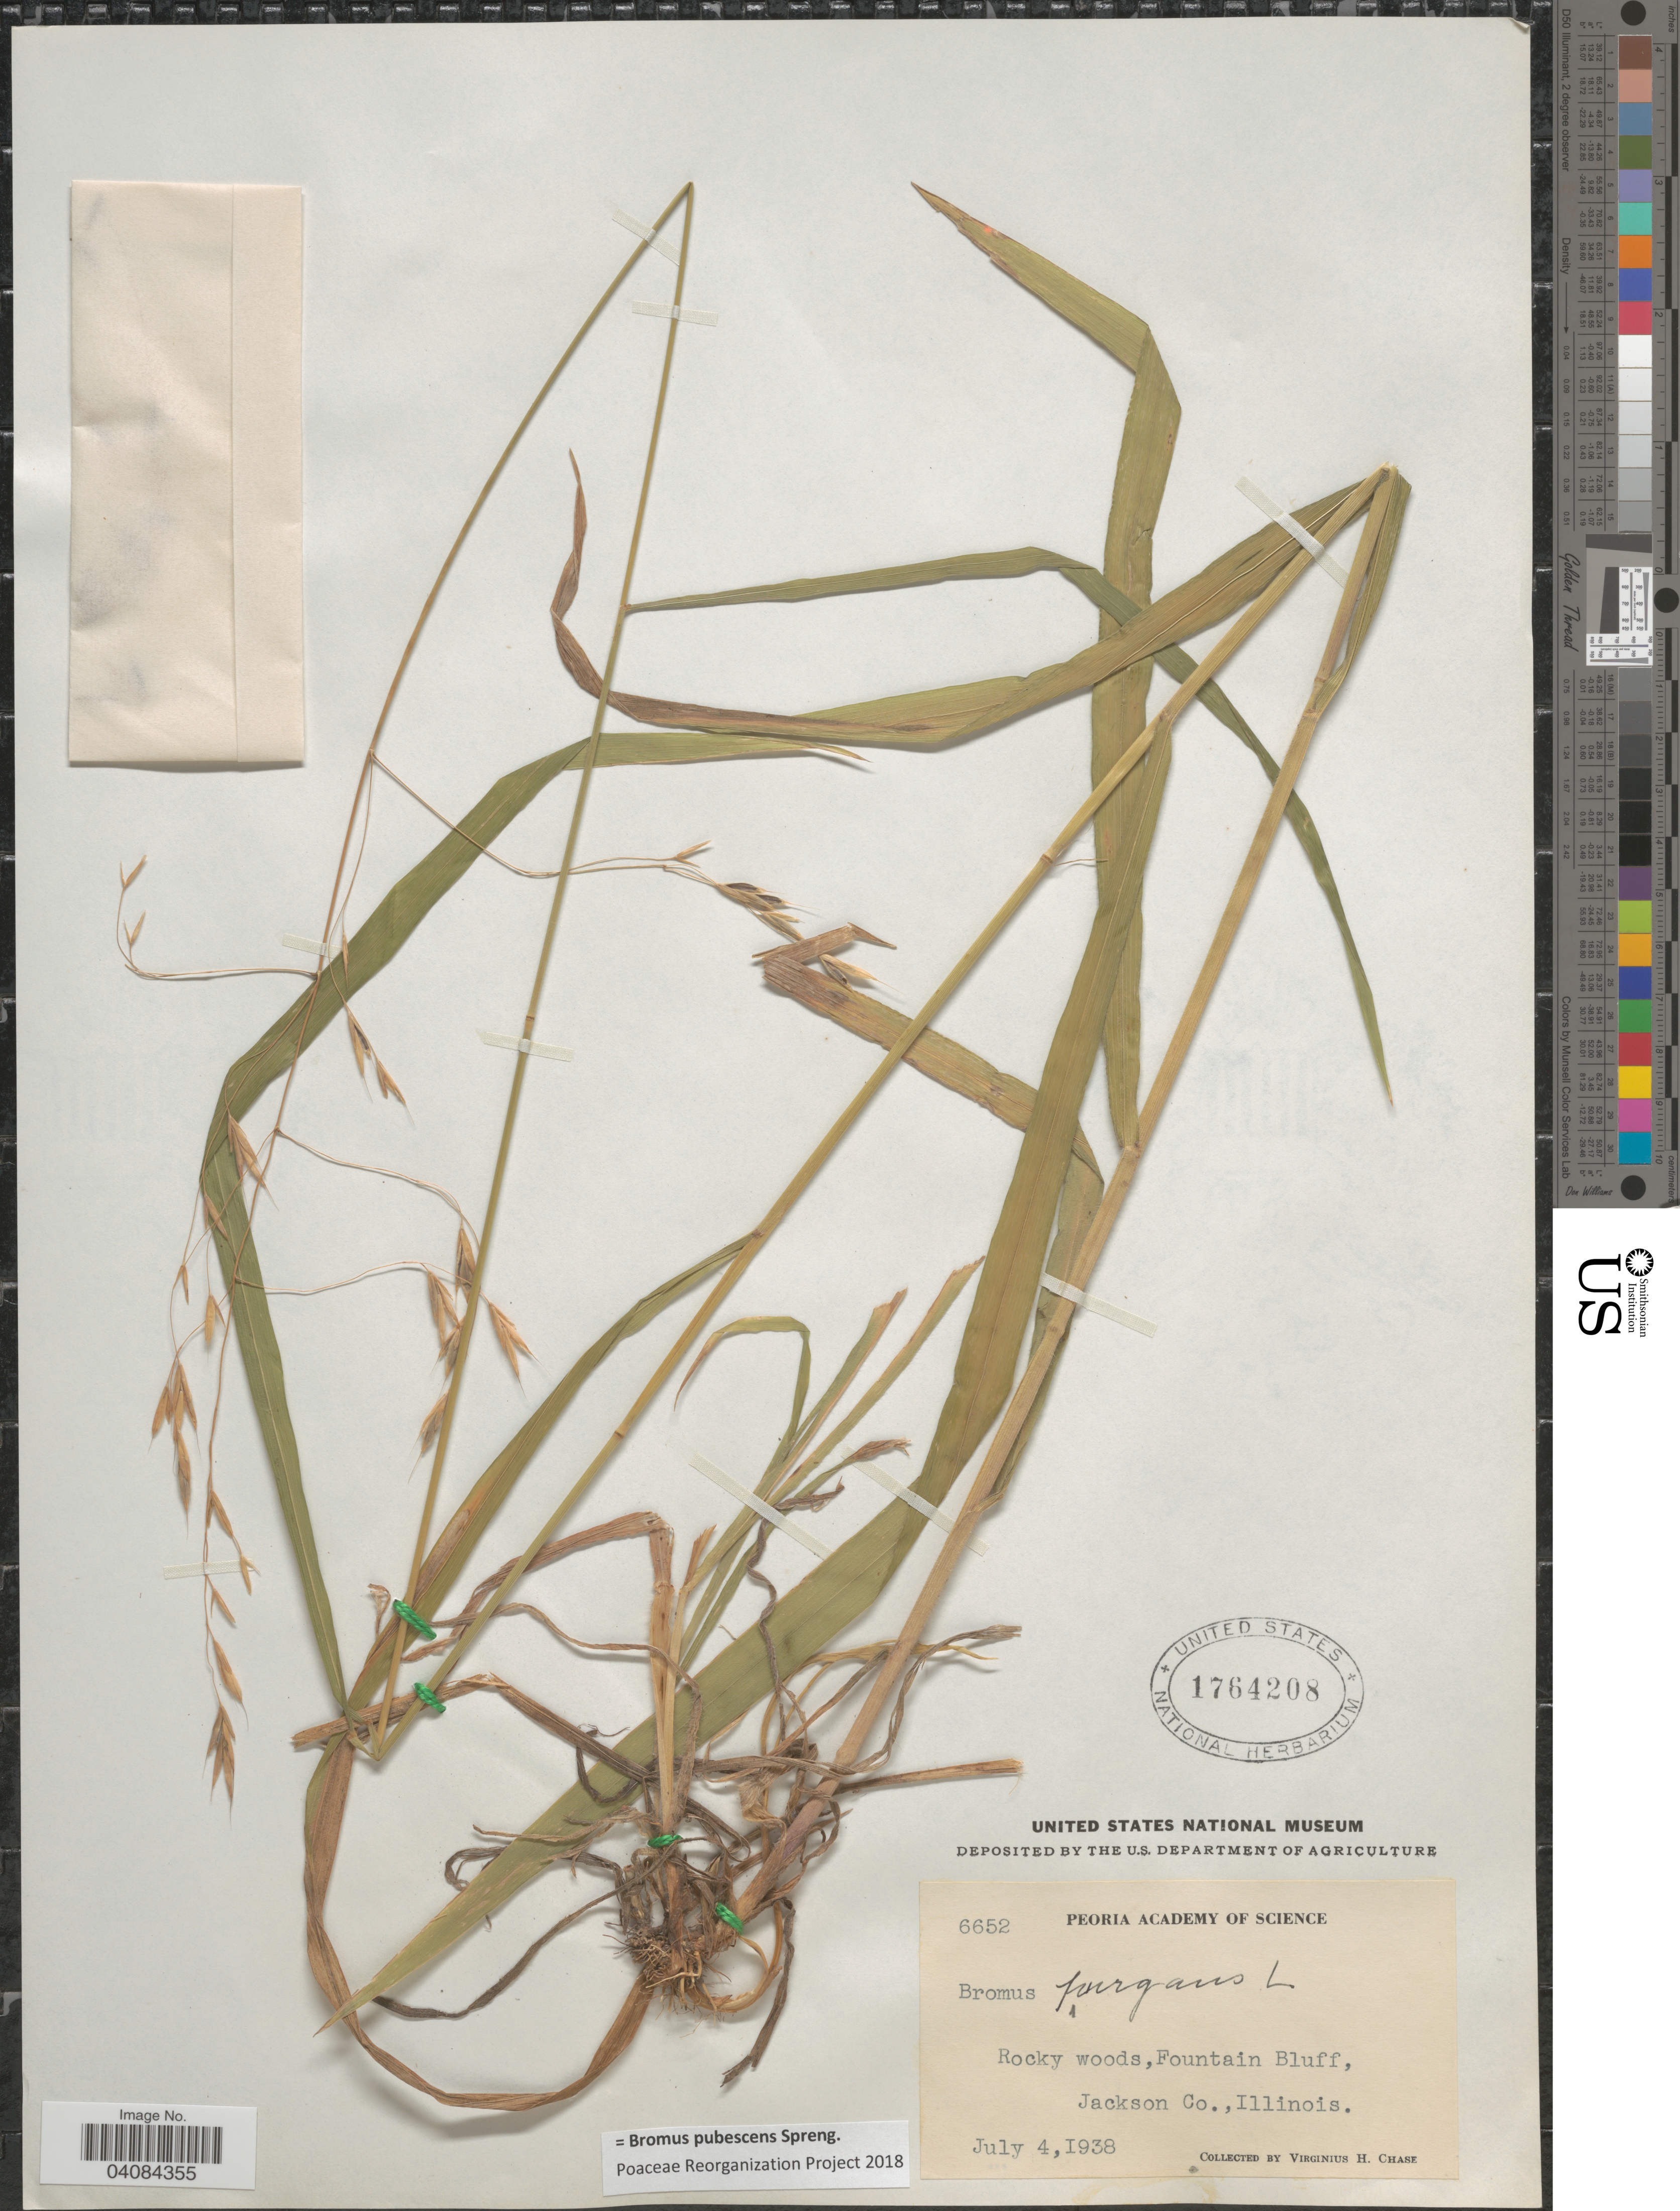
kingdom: Plantae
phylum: Tracheophyta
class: Liliopsida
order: Poales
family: Poaceae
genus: Bromus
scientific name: Bromus pubescens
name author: Muhl. ex Willd.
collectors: V. H. Chase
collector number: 6652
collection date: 1938-07-04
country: United States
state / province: Illinois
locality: Rocky woods, Fountain Bluff, Jackson Co.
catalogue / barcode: US 1764208